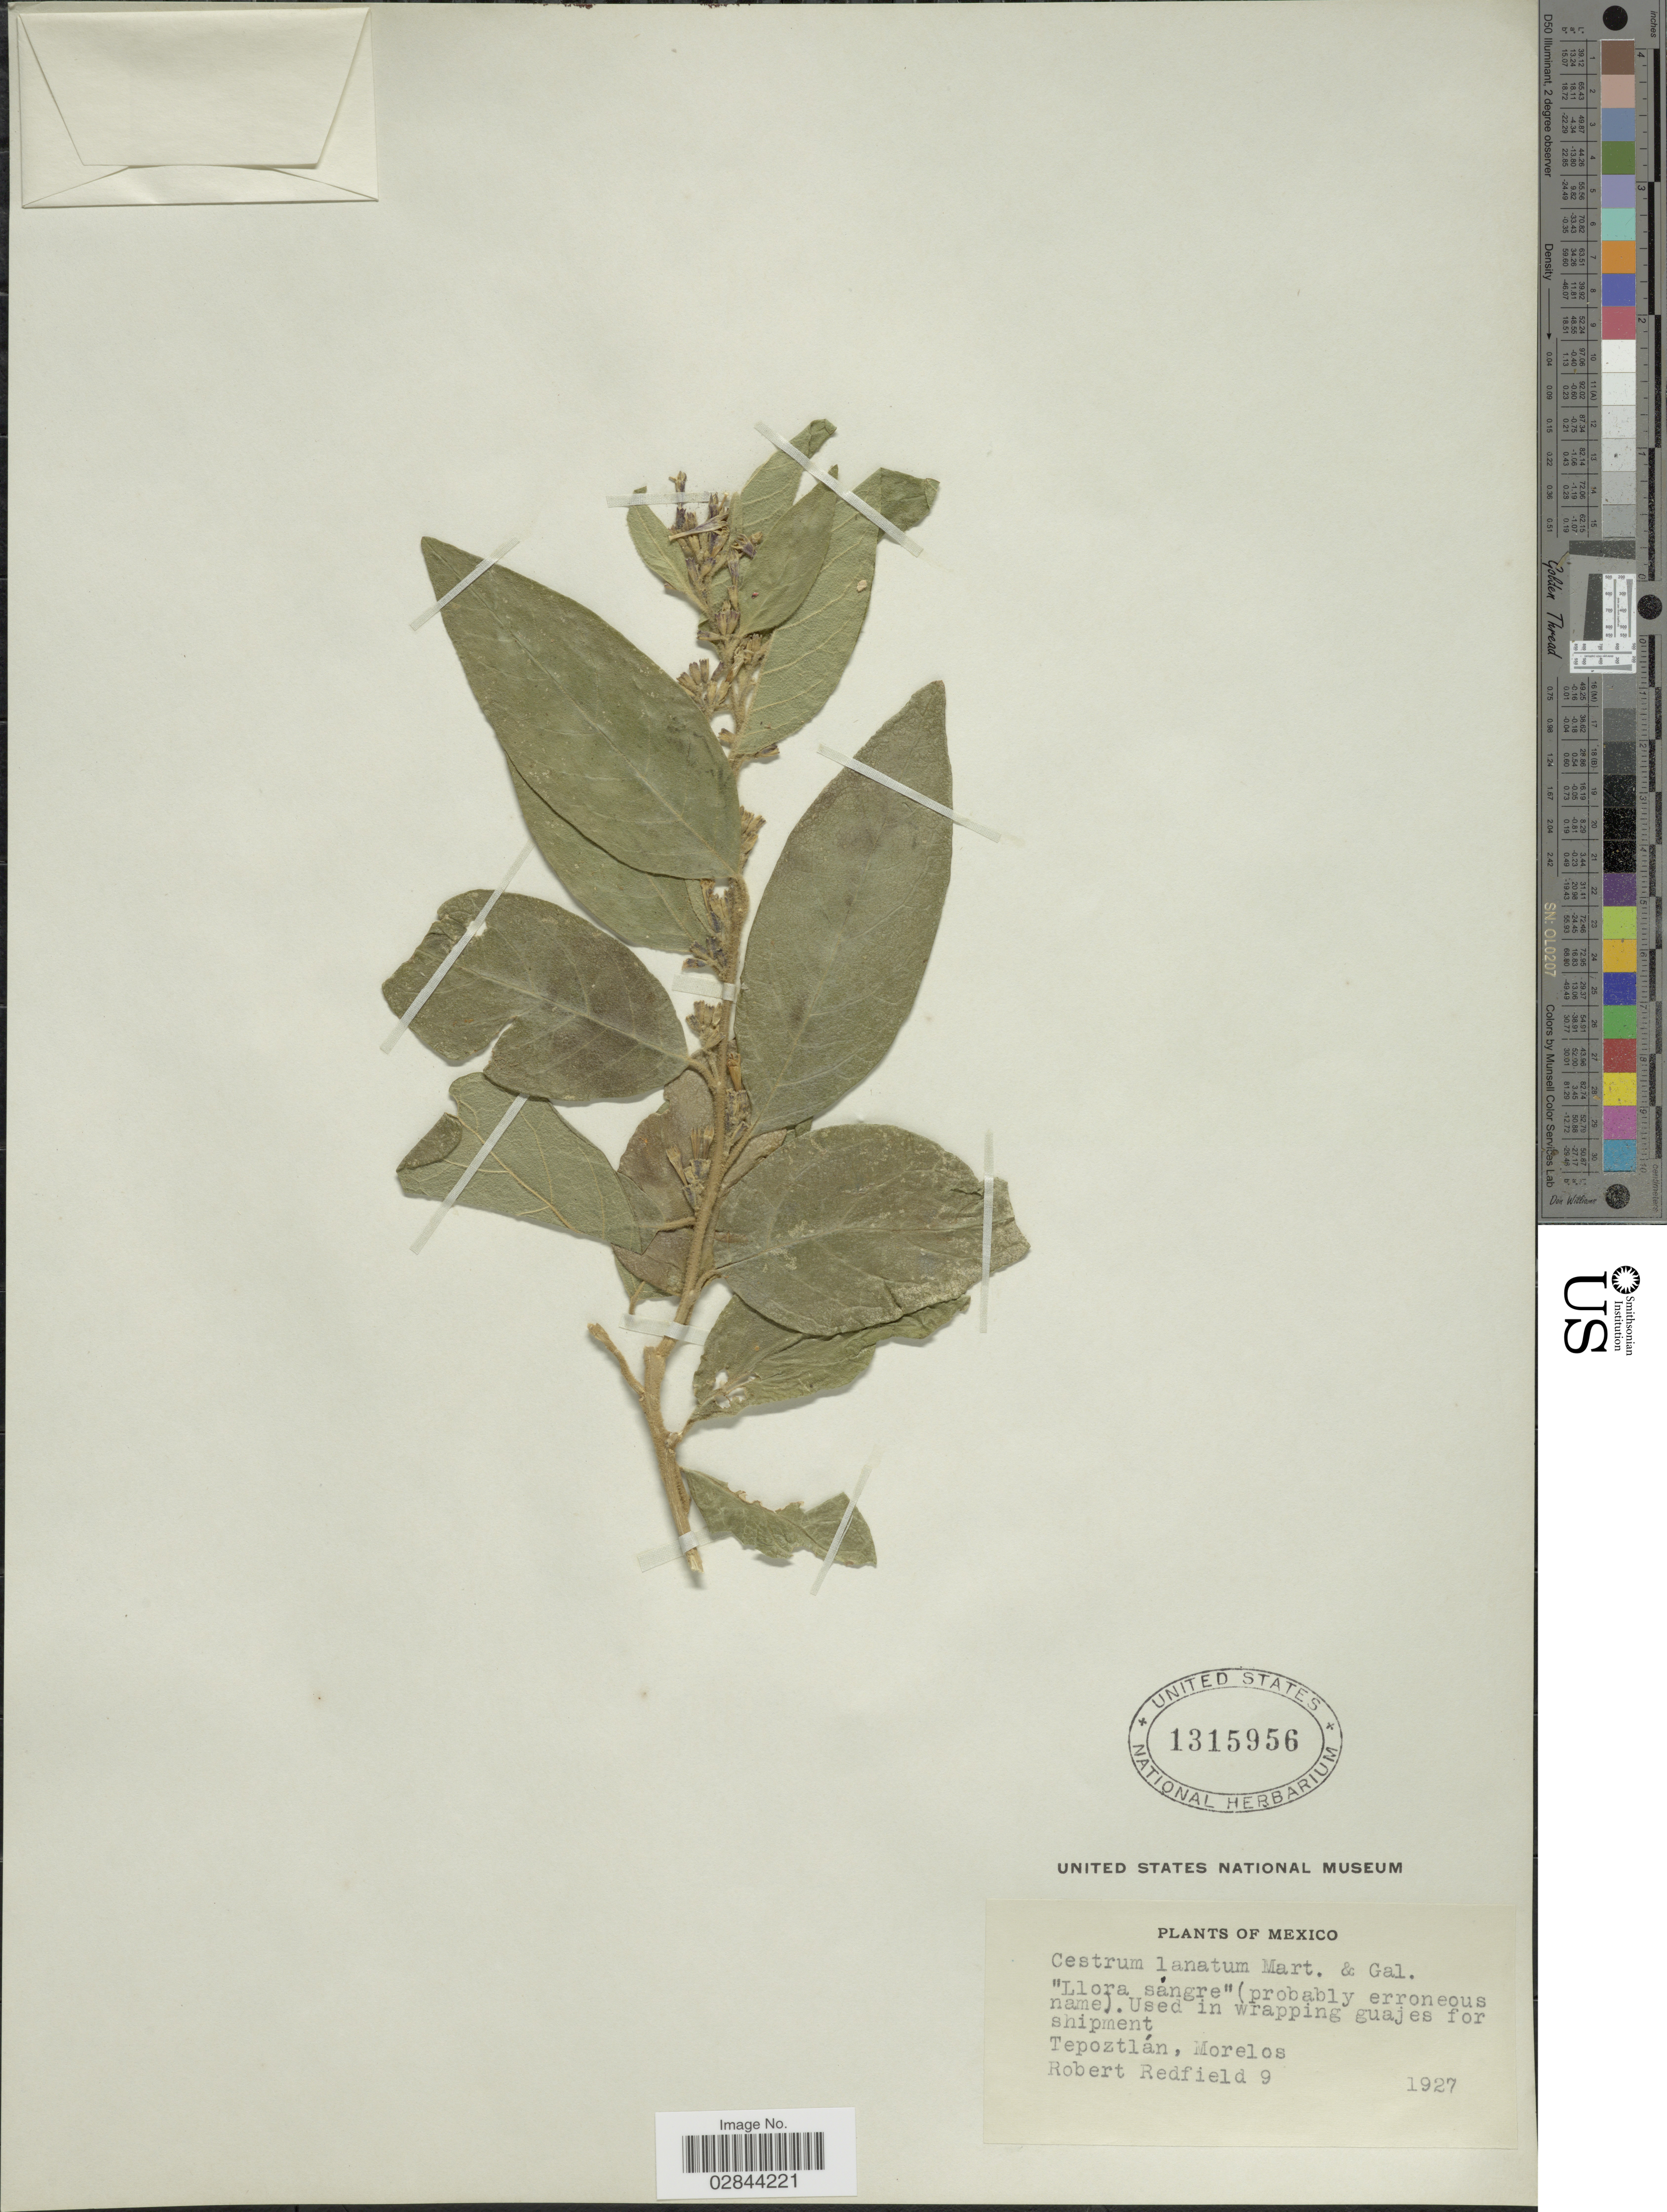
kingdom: Plantae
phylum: Tracheophyta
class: Magnoliopsida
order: Solanales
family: Solanaceae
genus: Cestrum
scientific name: Cestrum tomentosum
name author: L. f.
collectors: R. Redfield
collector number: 9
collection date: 1927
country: Mexico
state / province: Morelos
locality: Tepoztlan, Morelos.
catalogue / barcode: US 1315956